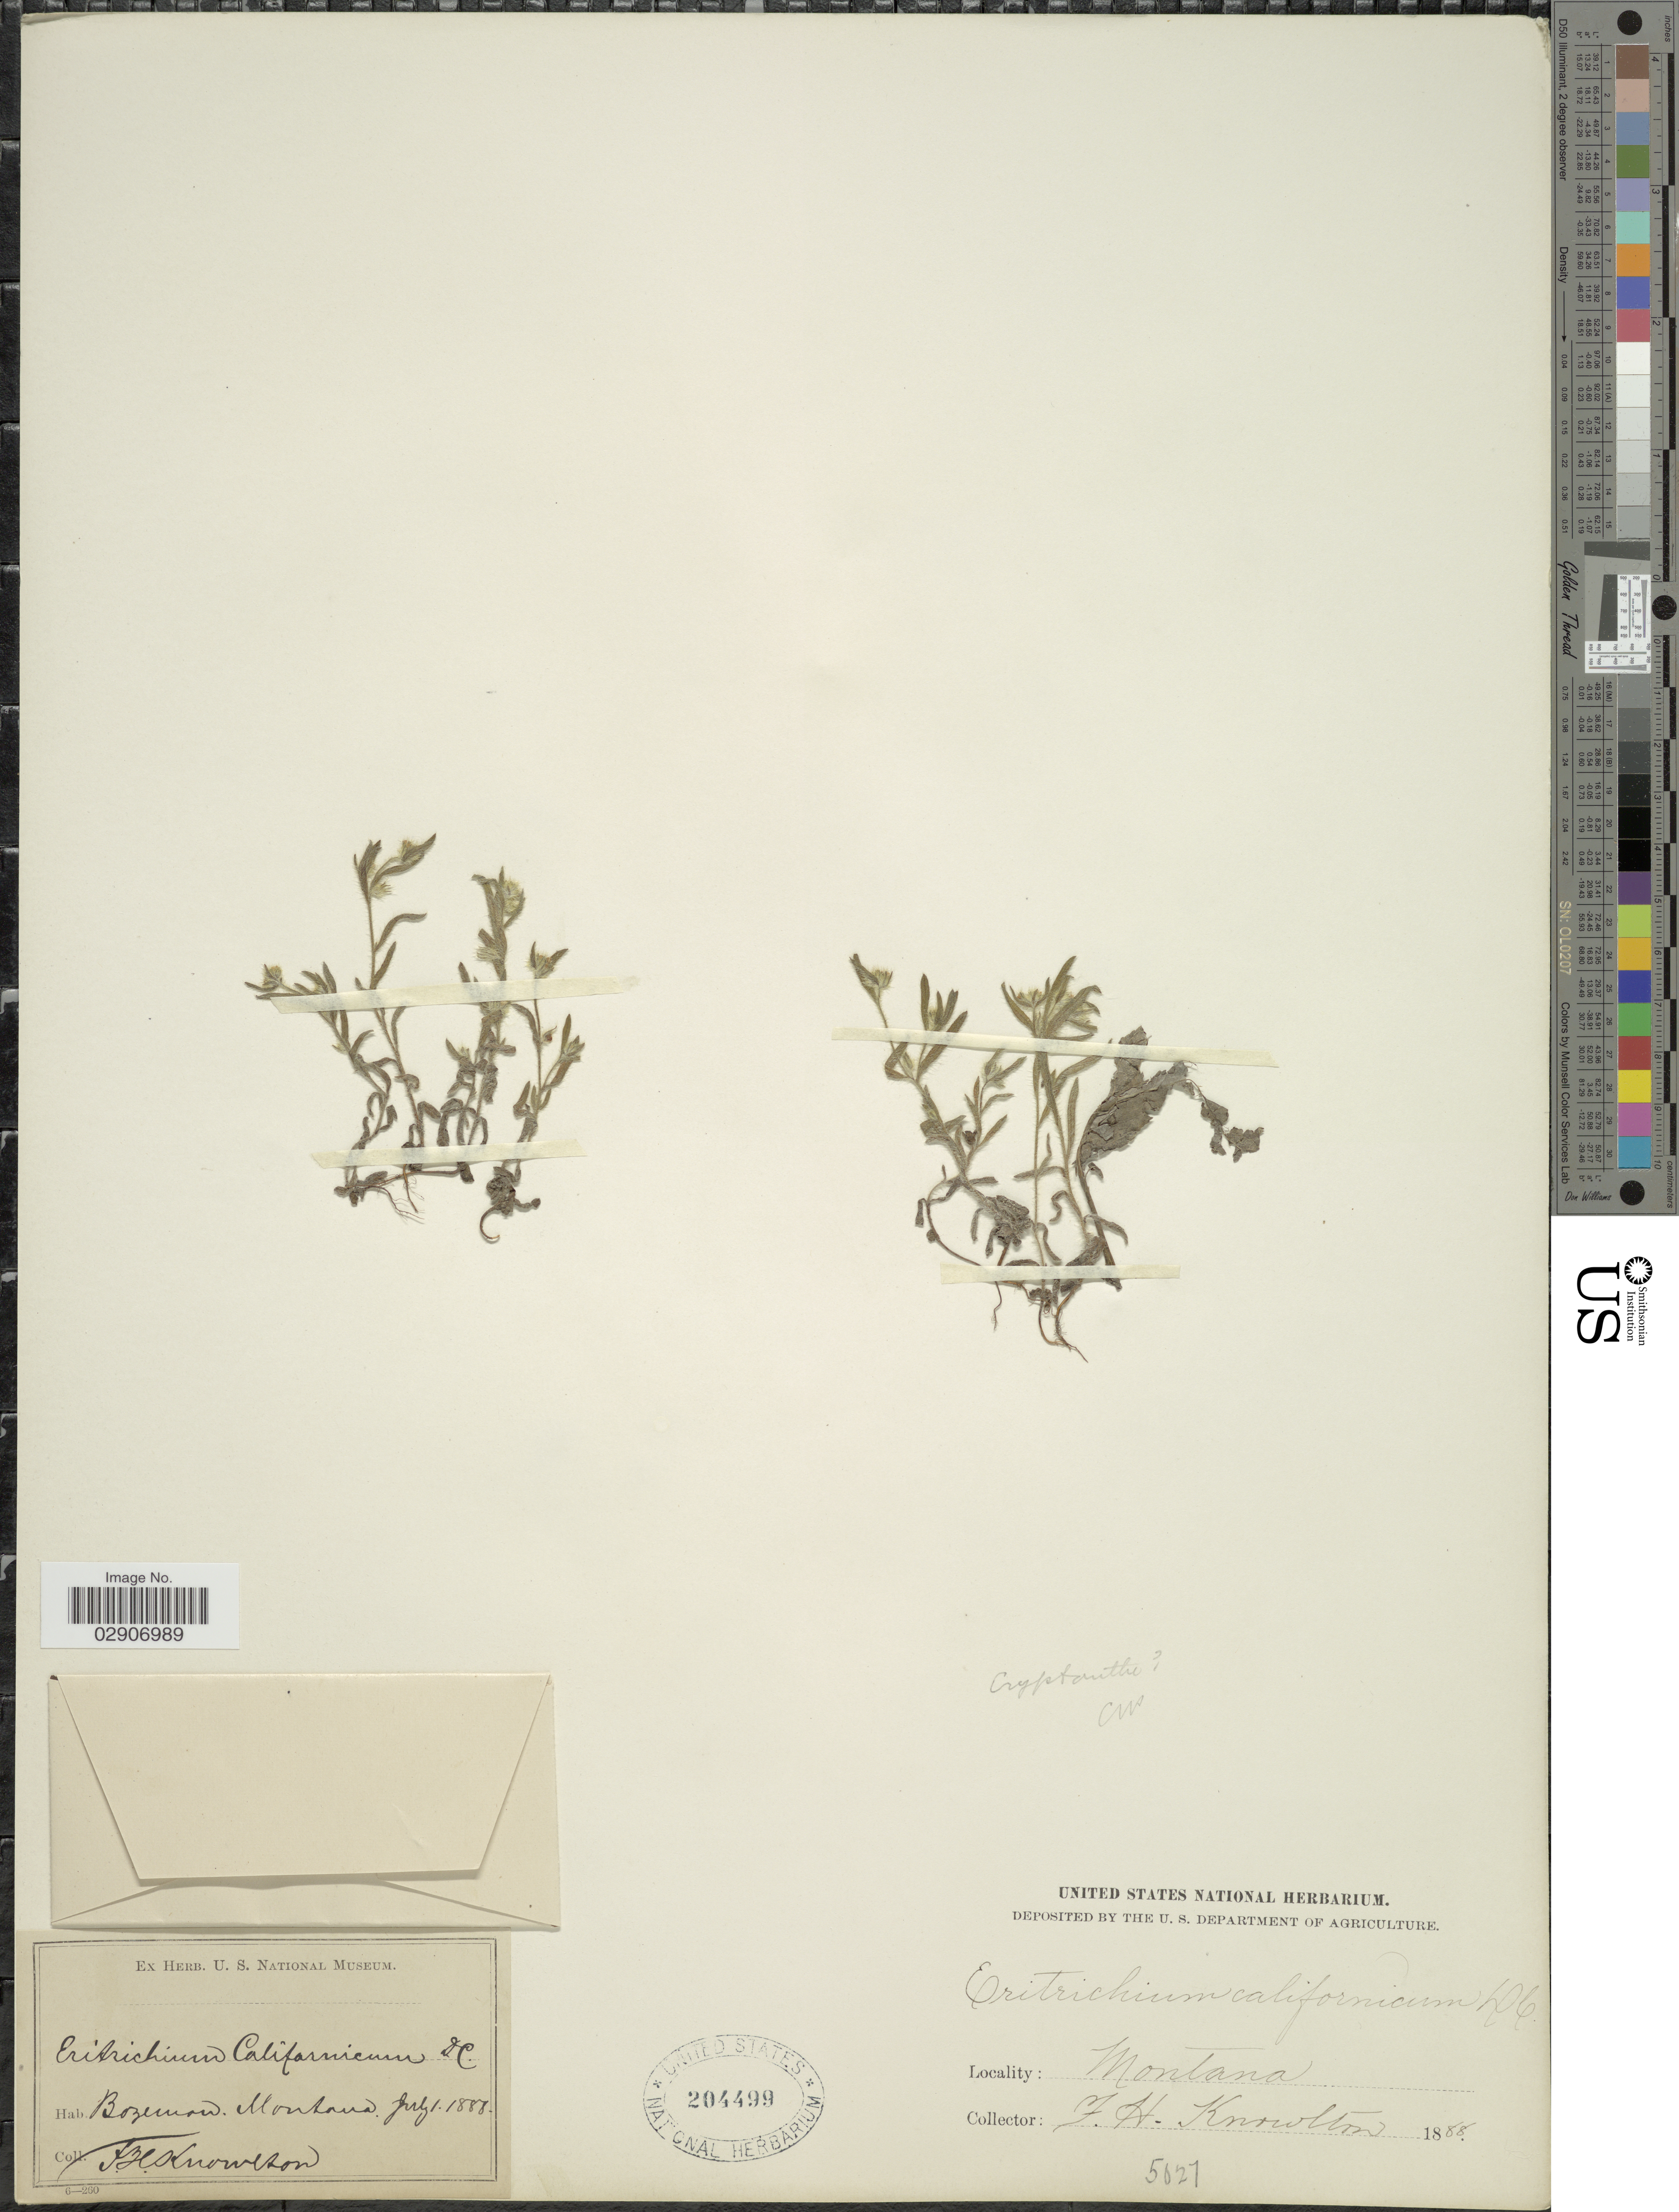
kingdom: Plantae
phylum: Tracheophyta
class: Magnoliopsida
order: Boraginales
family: Boraginaceae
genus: Plagiobothrys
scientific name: Plagiobothrys scouleri var. scouleri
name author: (Hook. & Arn.) I.M. Johnst.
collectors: F. H. Knowlton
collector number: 5027?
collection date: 1888-07-01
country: United States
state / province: Montana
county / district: Gallatin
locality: Bozeman.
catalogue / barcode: US 204499